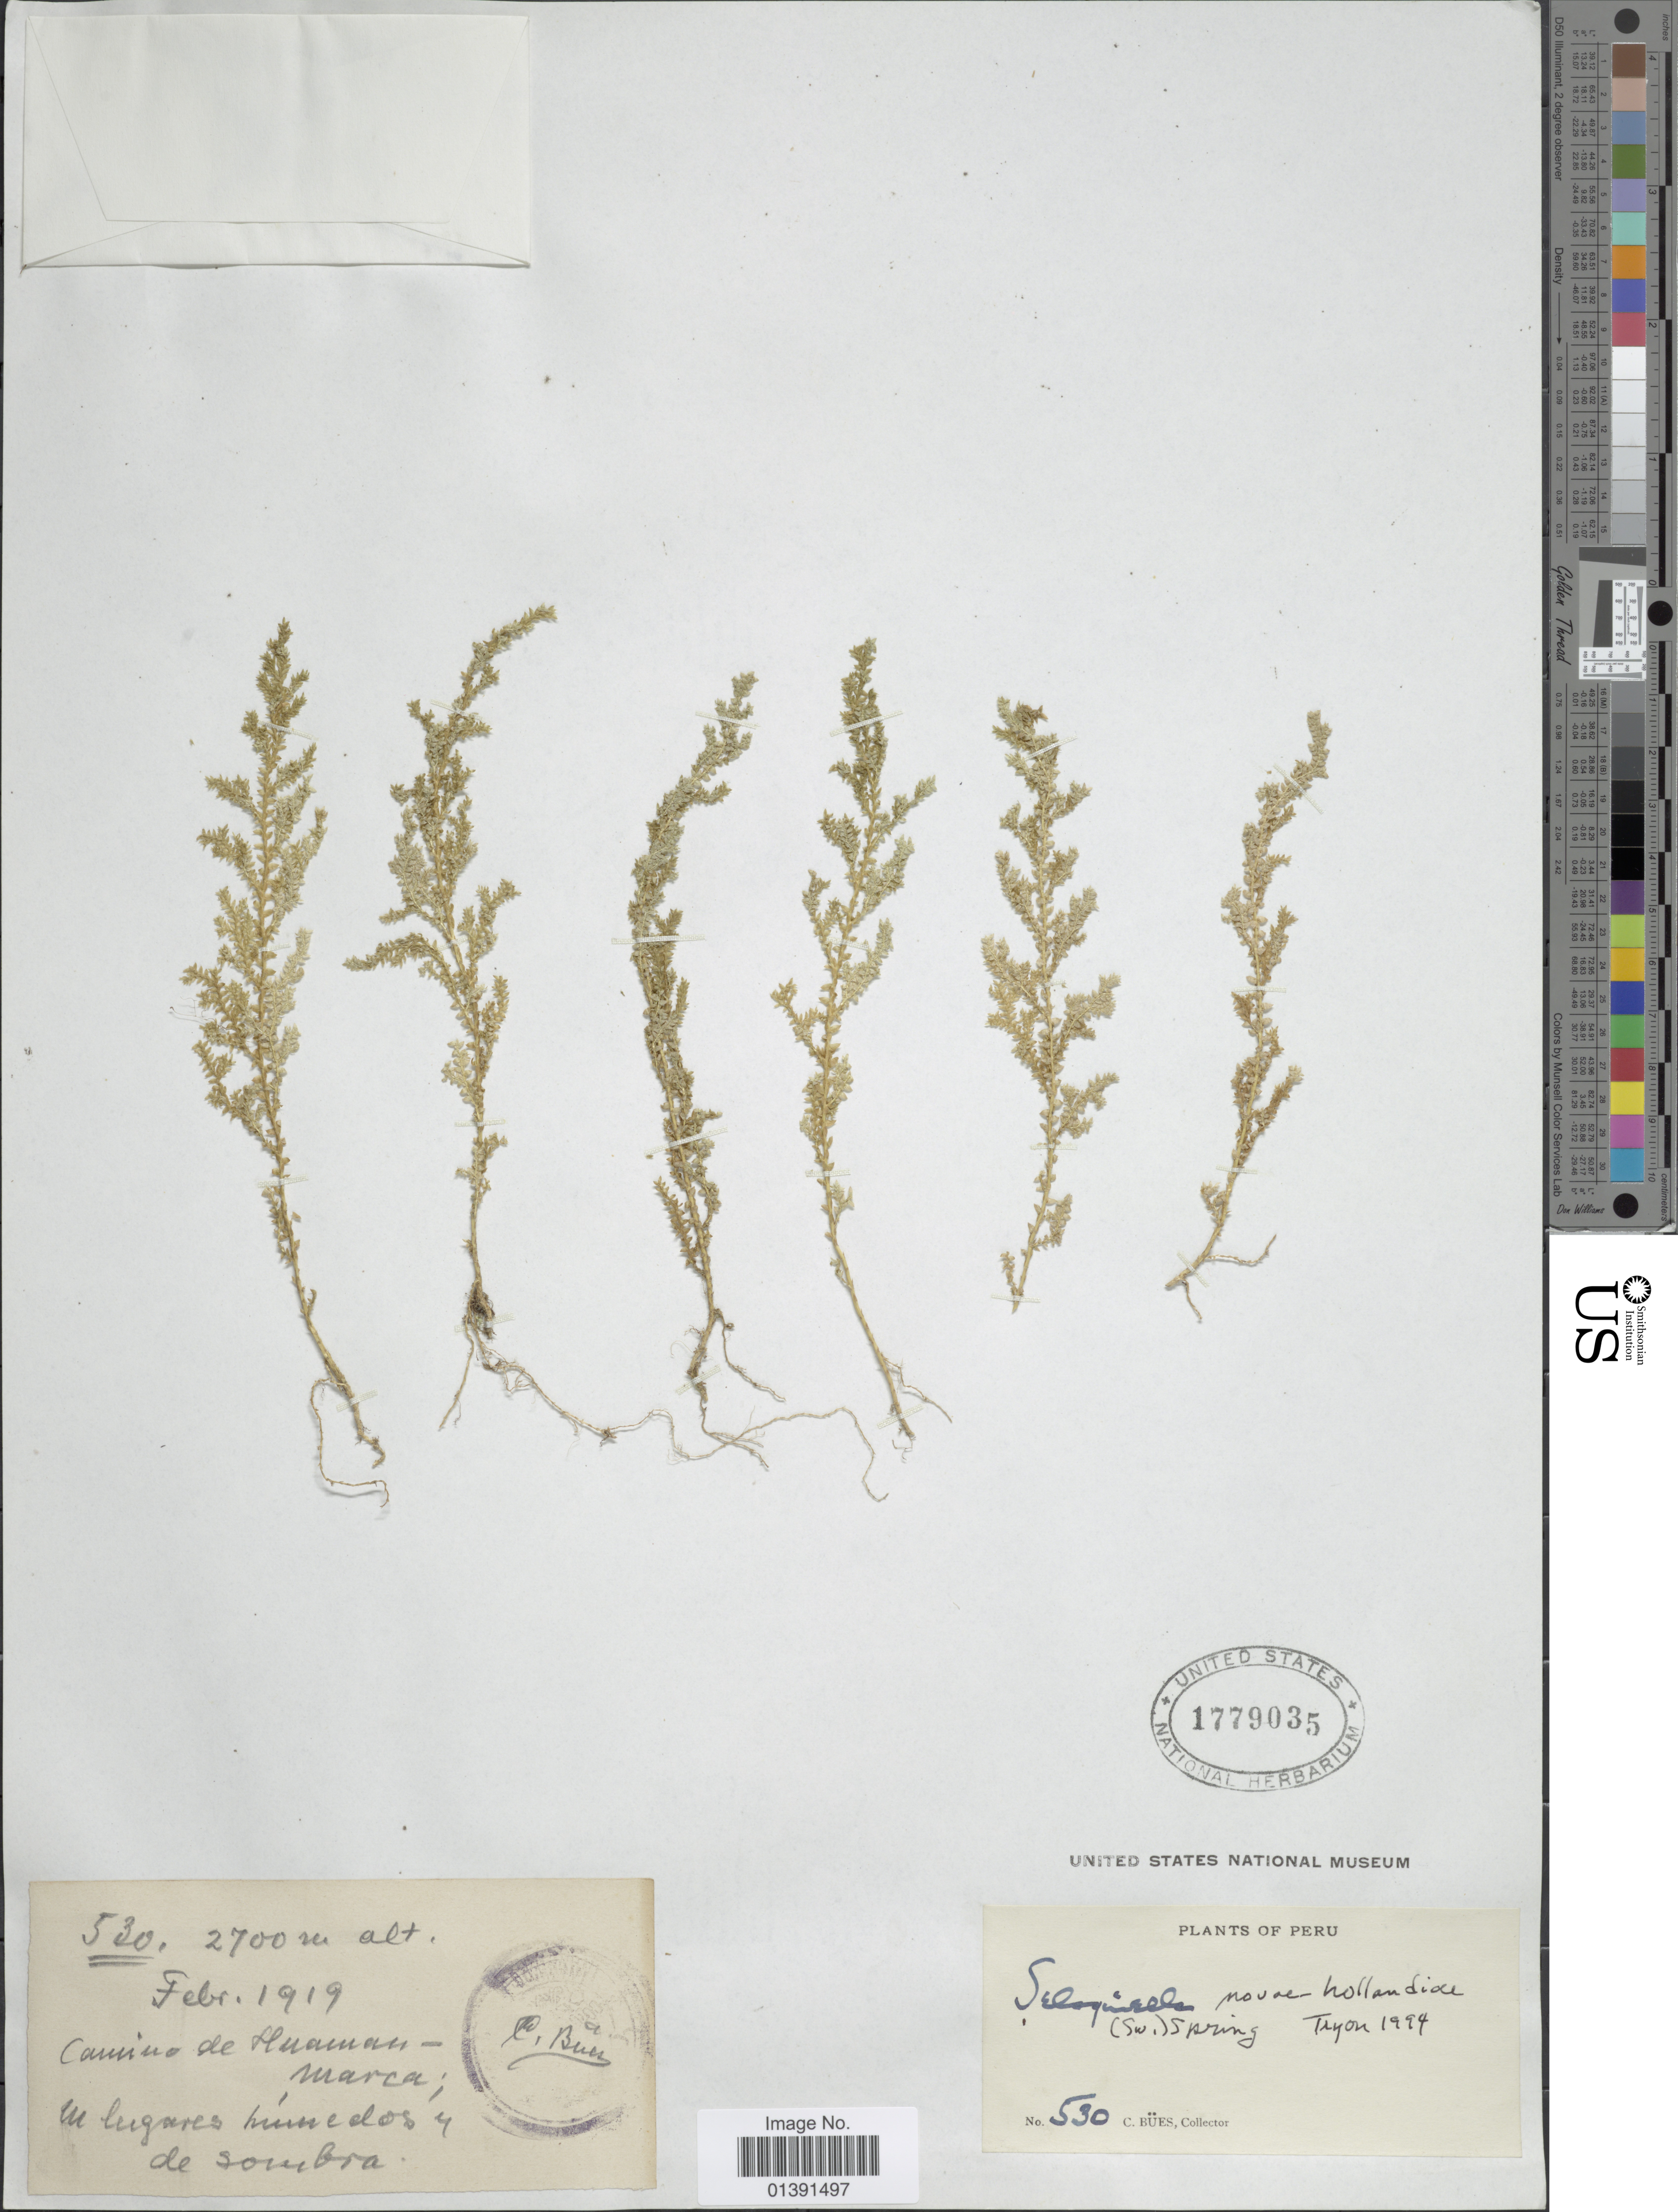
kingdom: Plantae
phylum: Tracheophyta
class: Lycopodiopsida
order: Selaginellales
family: Selaginellaceae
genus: Selaginella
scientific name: Selaginella novae-hollandiae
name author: (Sw.) Spring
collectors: C. Bues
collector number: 530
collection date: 1919-02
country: Peru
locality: Camino de Huamanmarca, in lugares humedos y de sombra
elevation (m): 2700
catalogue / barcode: US 1779035